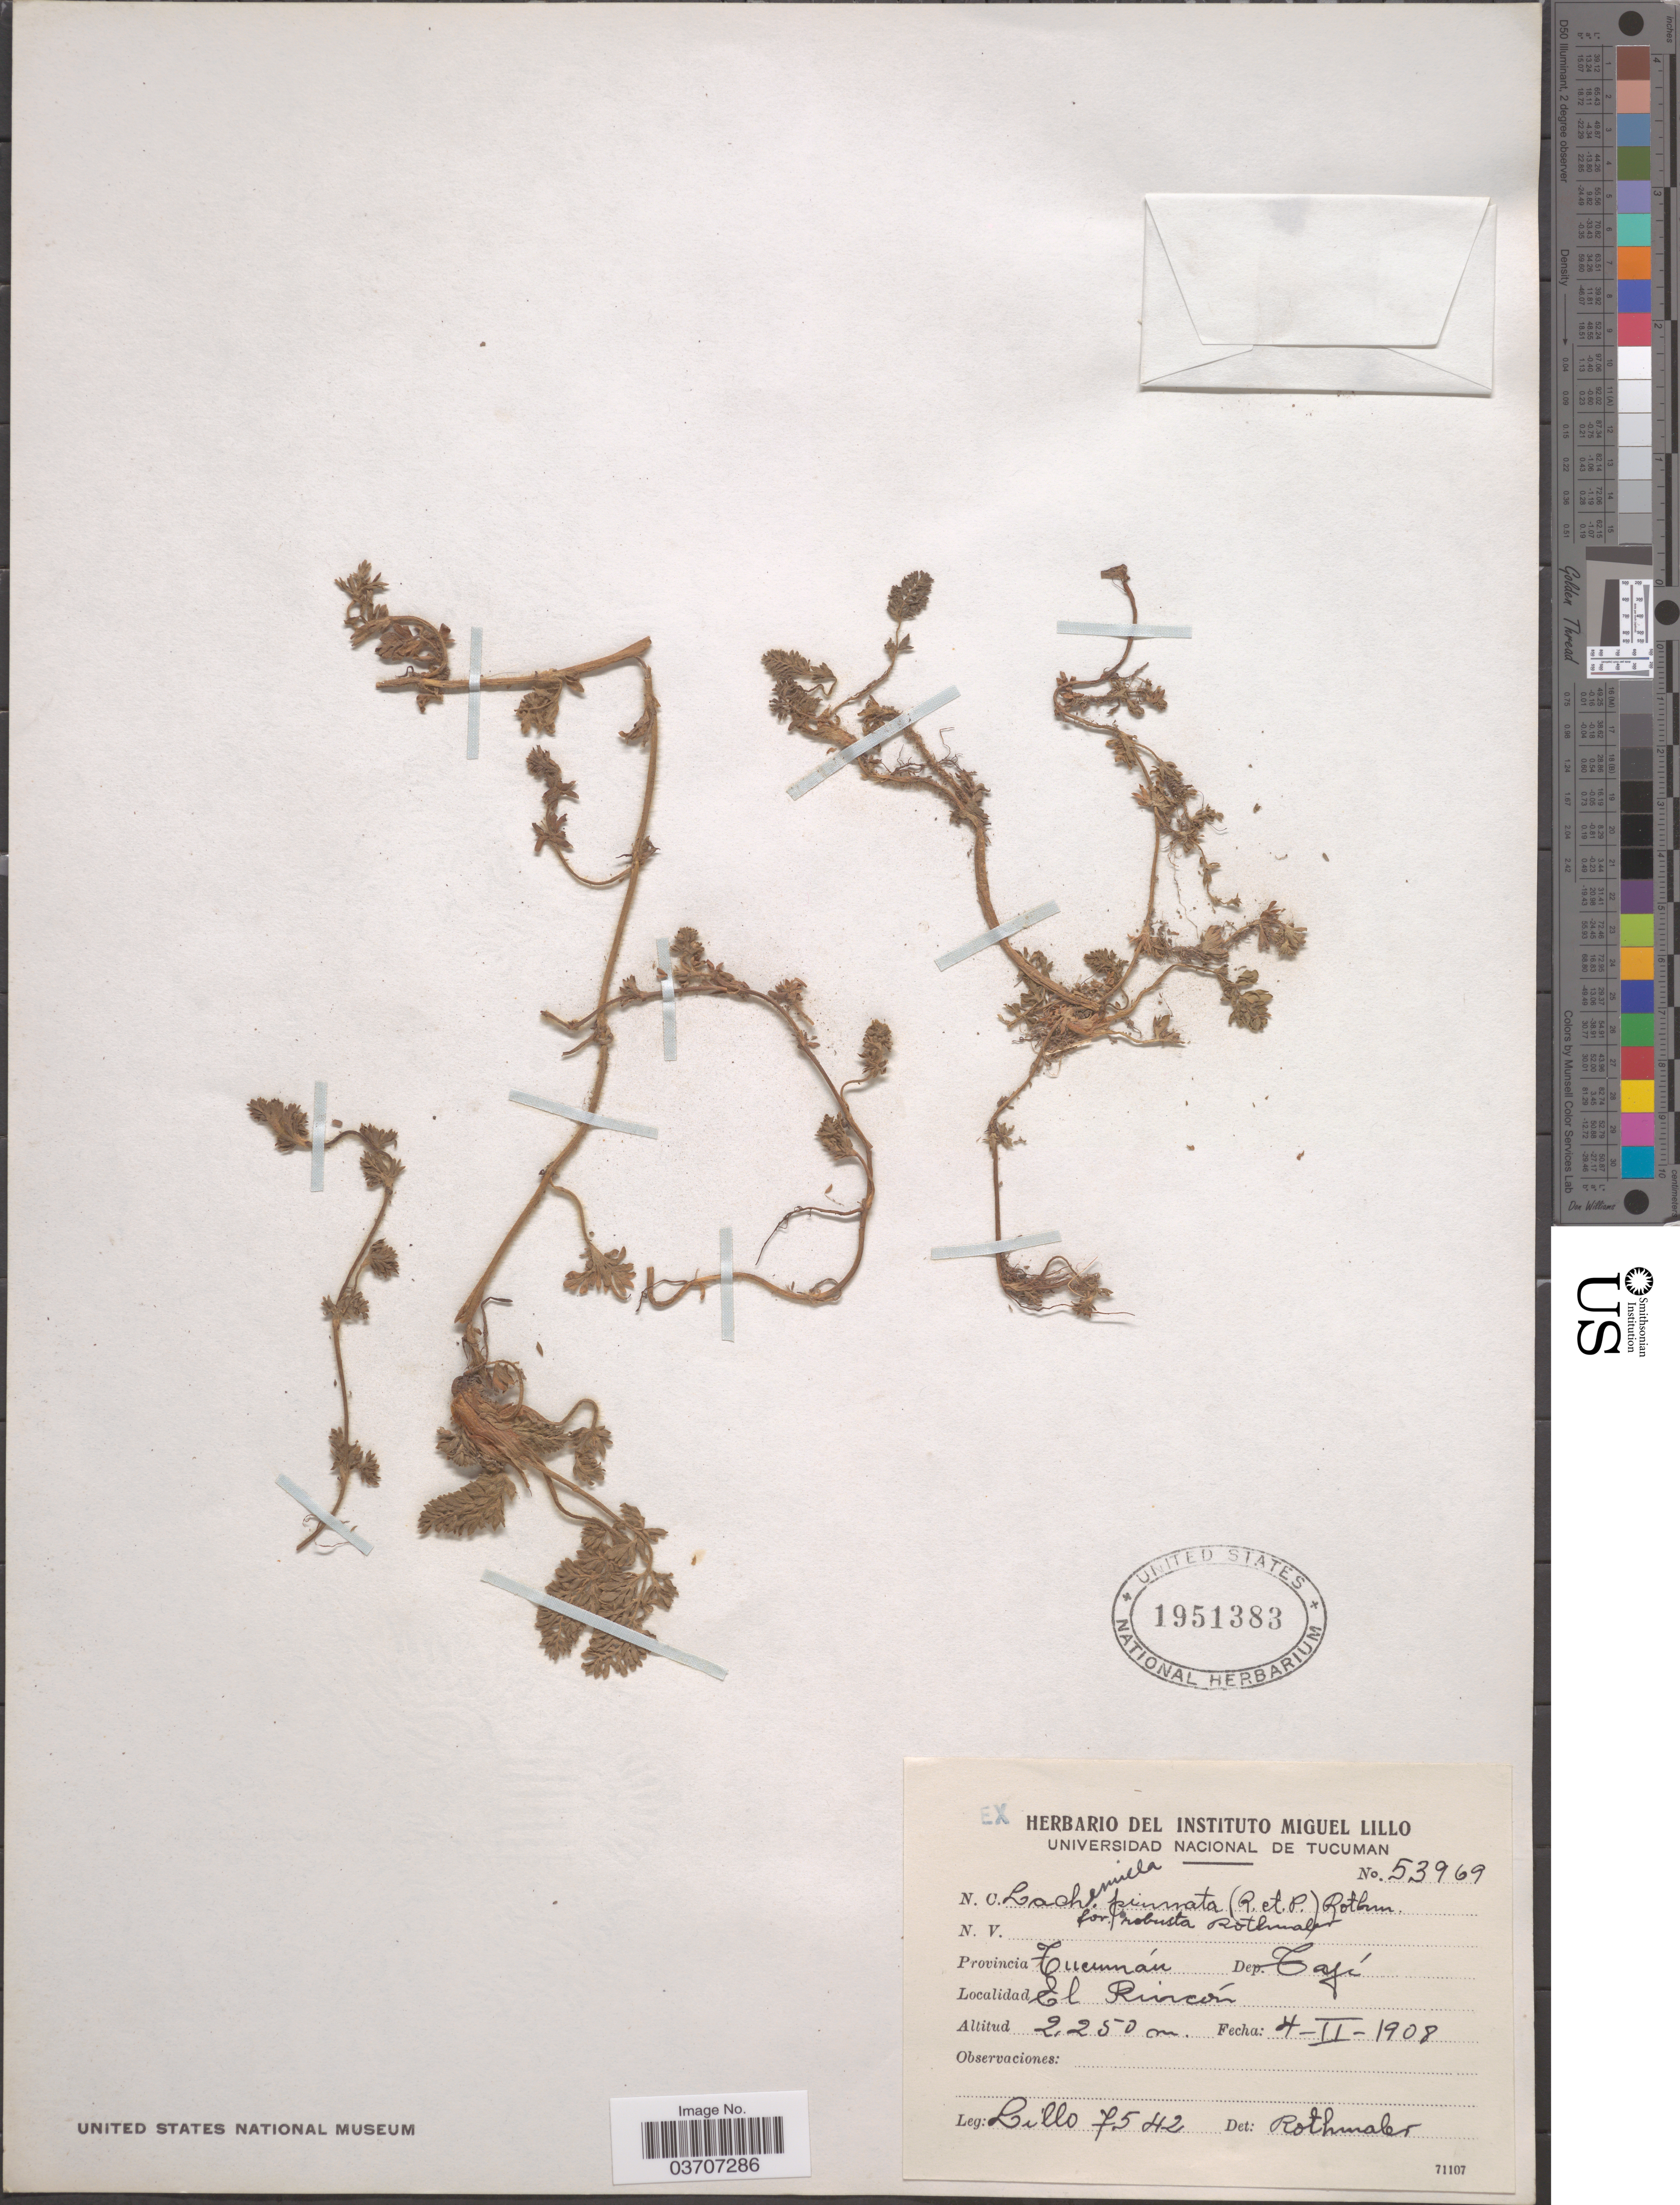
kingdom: Plantae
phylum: Tracheophyta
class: Magnoliopsida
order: Rosales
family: Rosaceae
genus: Lachemilla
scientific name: Lachemilla pinnata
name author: (Ruiz & Pav.) Rothm.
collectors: M. Lillo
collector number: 7542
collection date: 1908-02-04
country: Argentina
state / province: Tucuman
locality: Dep. Tafí. El Rincón.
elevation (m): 2250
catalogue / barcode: US 1951383